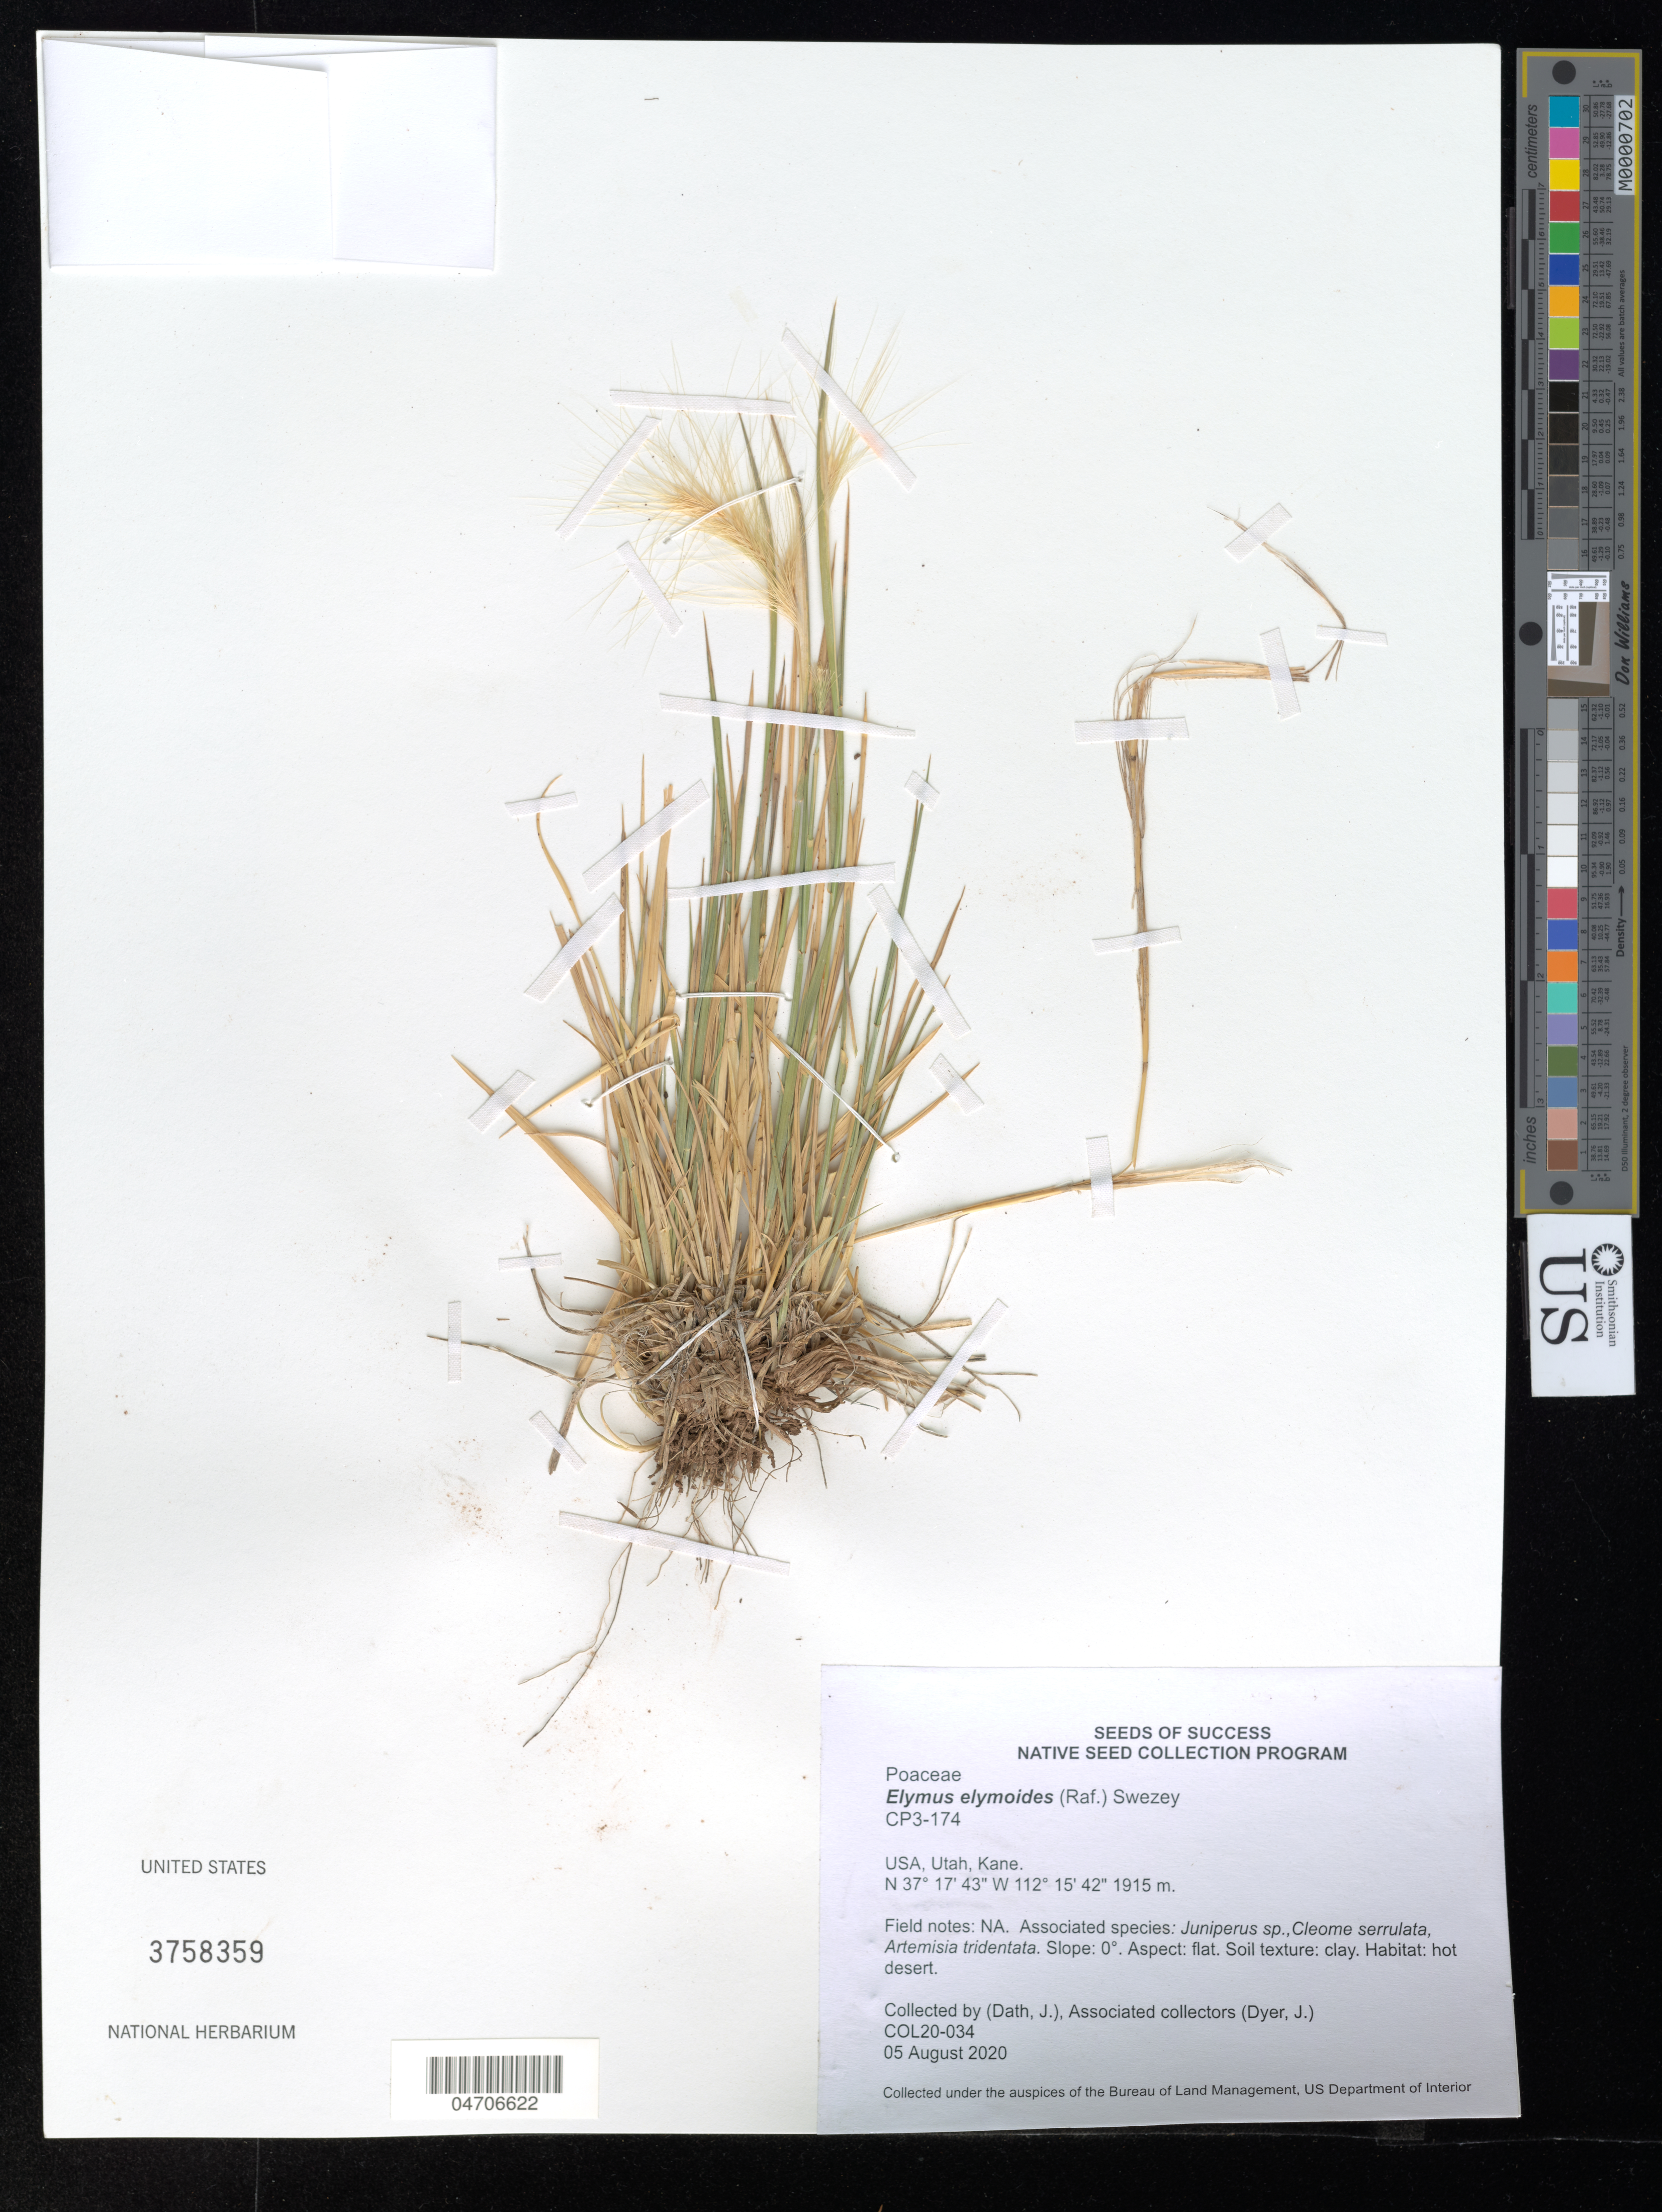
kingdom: Plantae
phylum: Tracheophyta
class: Liliopsida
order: Poales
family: Poaceae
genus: Elymus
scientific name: Elymus elymoides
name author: (Raf.) Swezey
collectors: B. Losee & J. Dyer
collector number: COL20-034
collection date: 2020-08-05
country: United States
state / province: Utah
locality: Kane.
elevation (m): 1915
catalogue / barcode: US 3758359